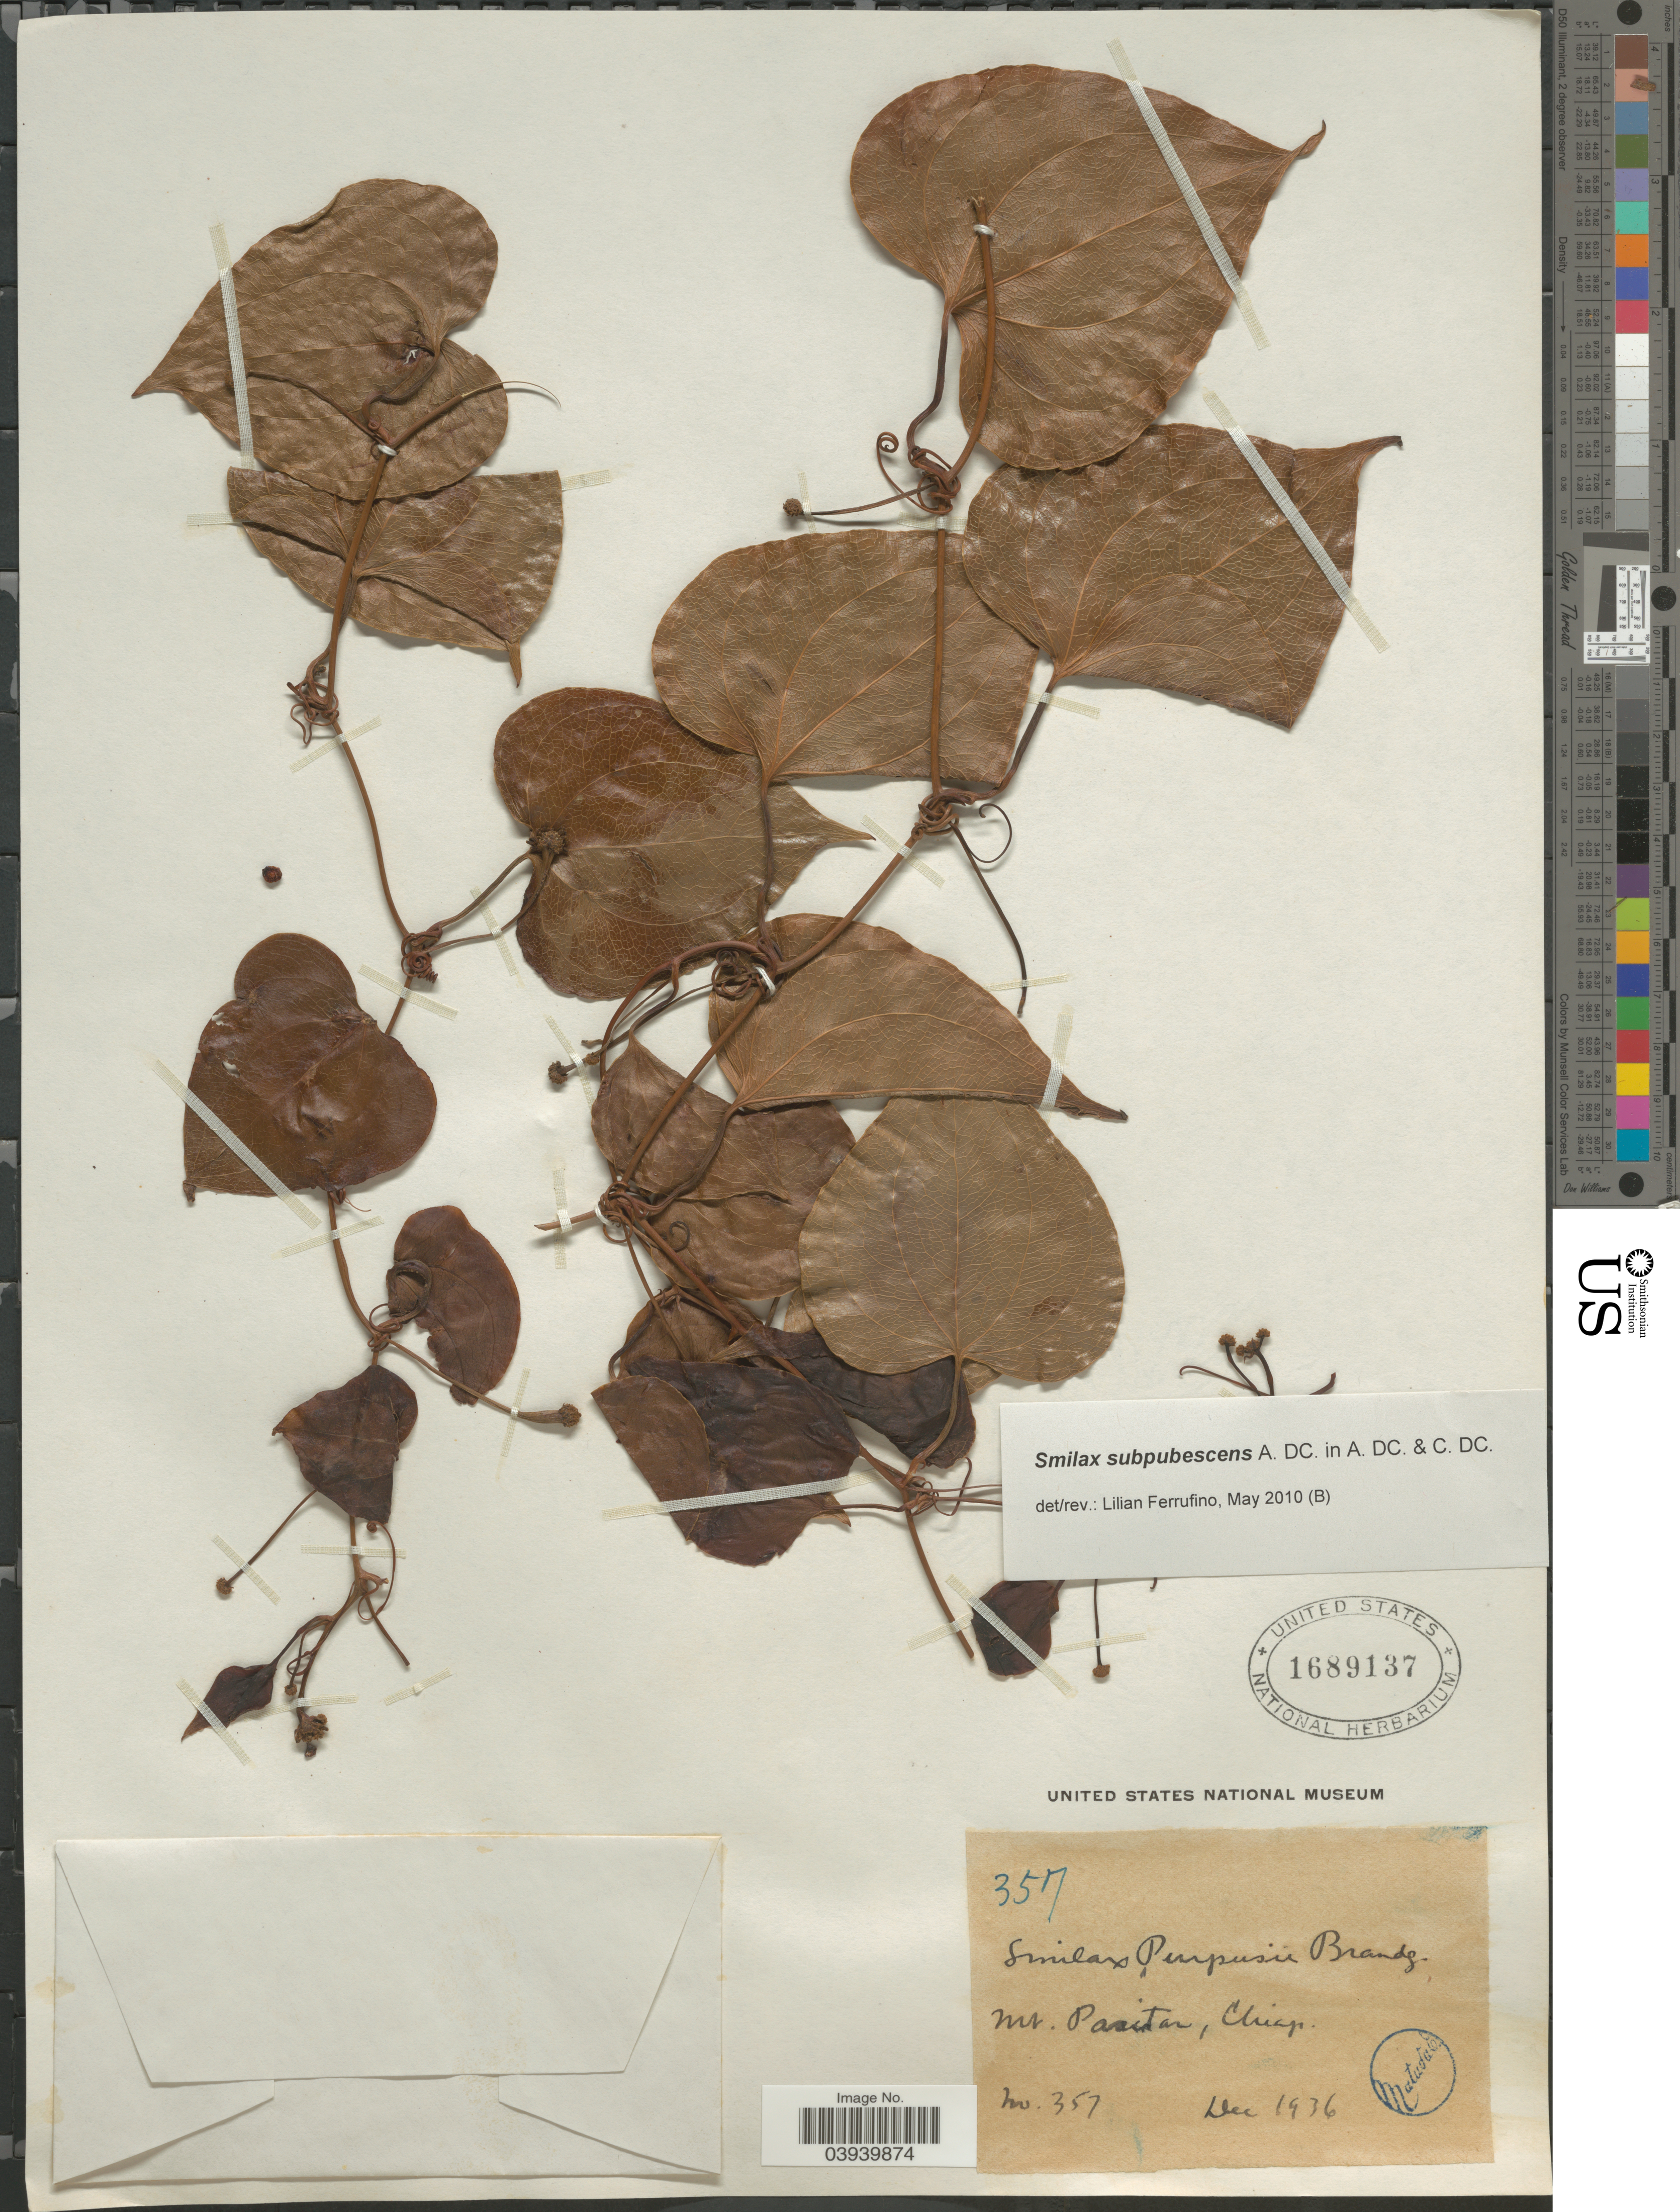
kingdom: Plantae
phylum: Tracheophyta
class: Liliopsida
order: Liliales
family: Smilacaceae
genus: Smilax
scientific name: Smilax subpubescens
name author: A. DC.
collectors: E. Matuda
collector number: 357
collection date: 1936-12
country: Mexico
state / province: Chiapas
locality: Mt. Pasitar.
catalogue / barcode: US 1689137